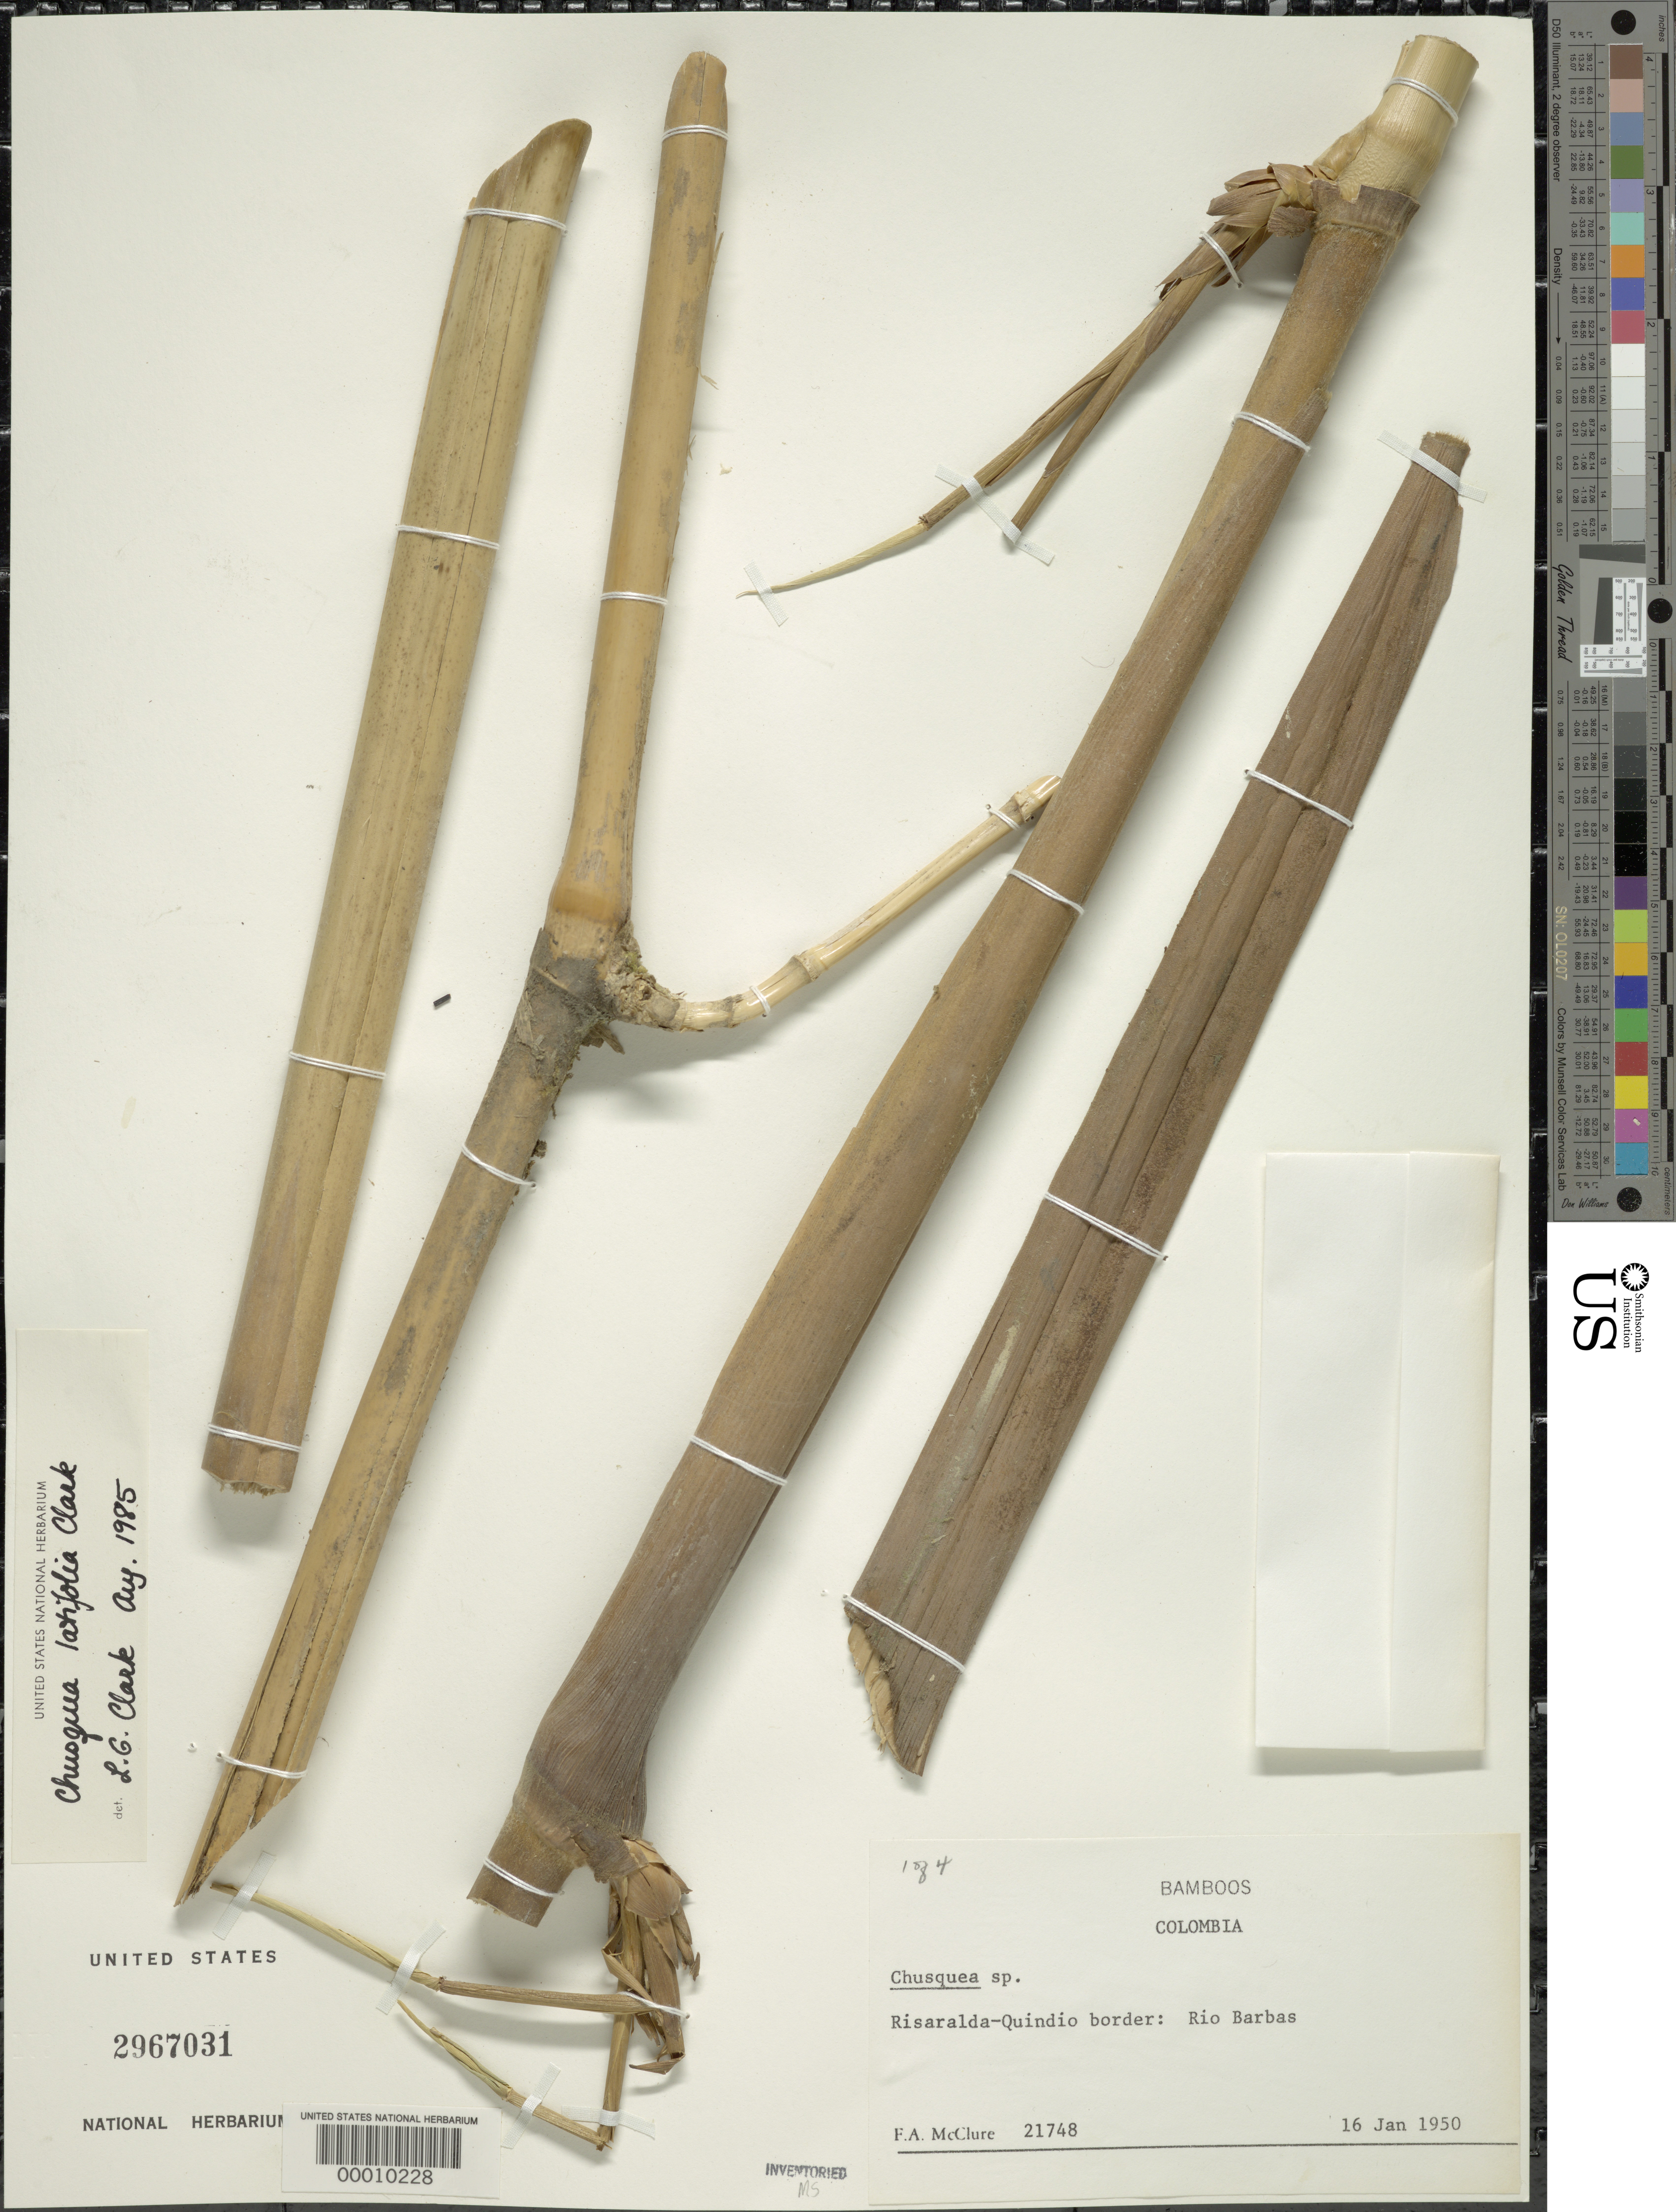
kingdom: Plantae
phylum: Tracheophyta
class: Liliopsida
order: Poales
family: Poaceae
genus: Chusquea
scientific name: Chusquea latifolia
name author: L.G. Clark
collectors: F. A. McClure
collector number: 21748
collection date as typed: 16 Jan 1950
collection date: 1950-01-16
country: Colombia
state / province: Quindío / Risaralda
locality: Rio barbas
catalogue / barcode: US 2967031